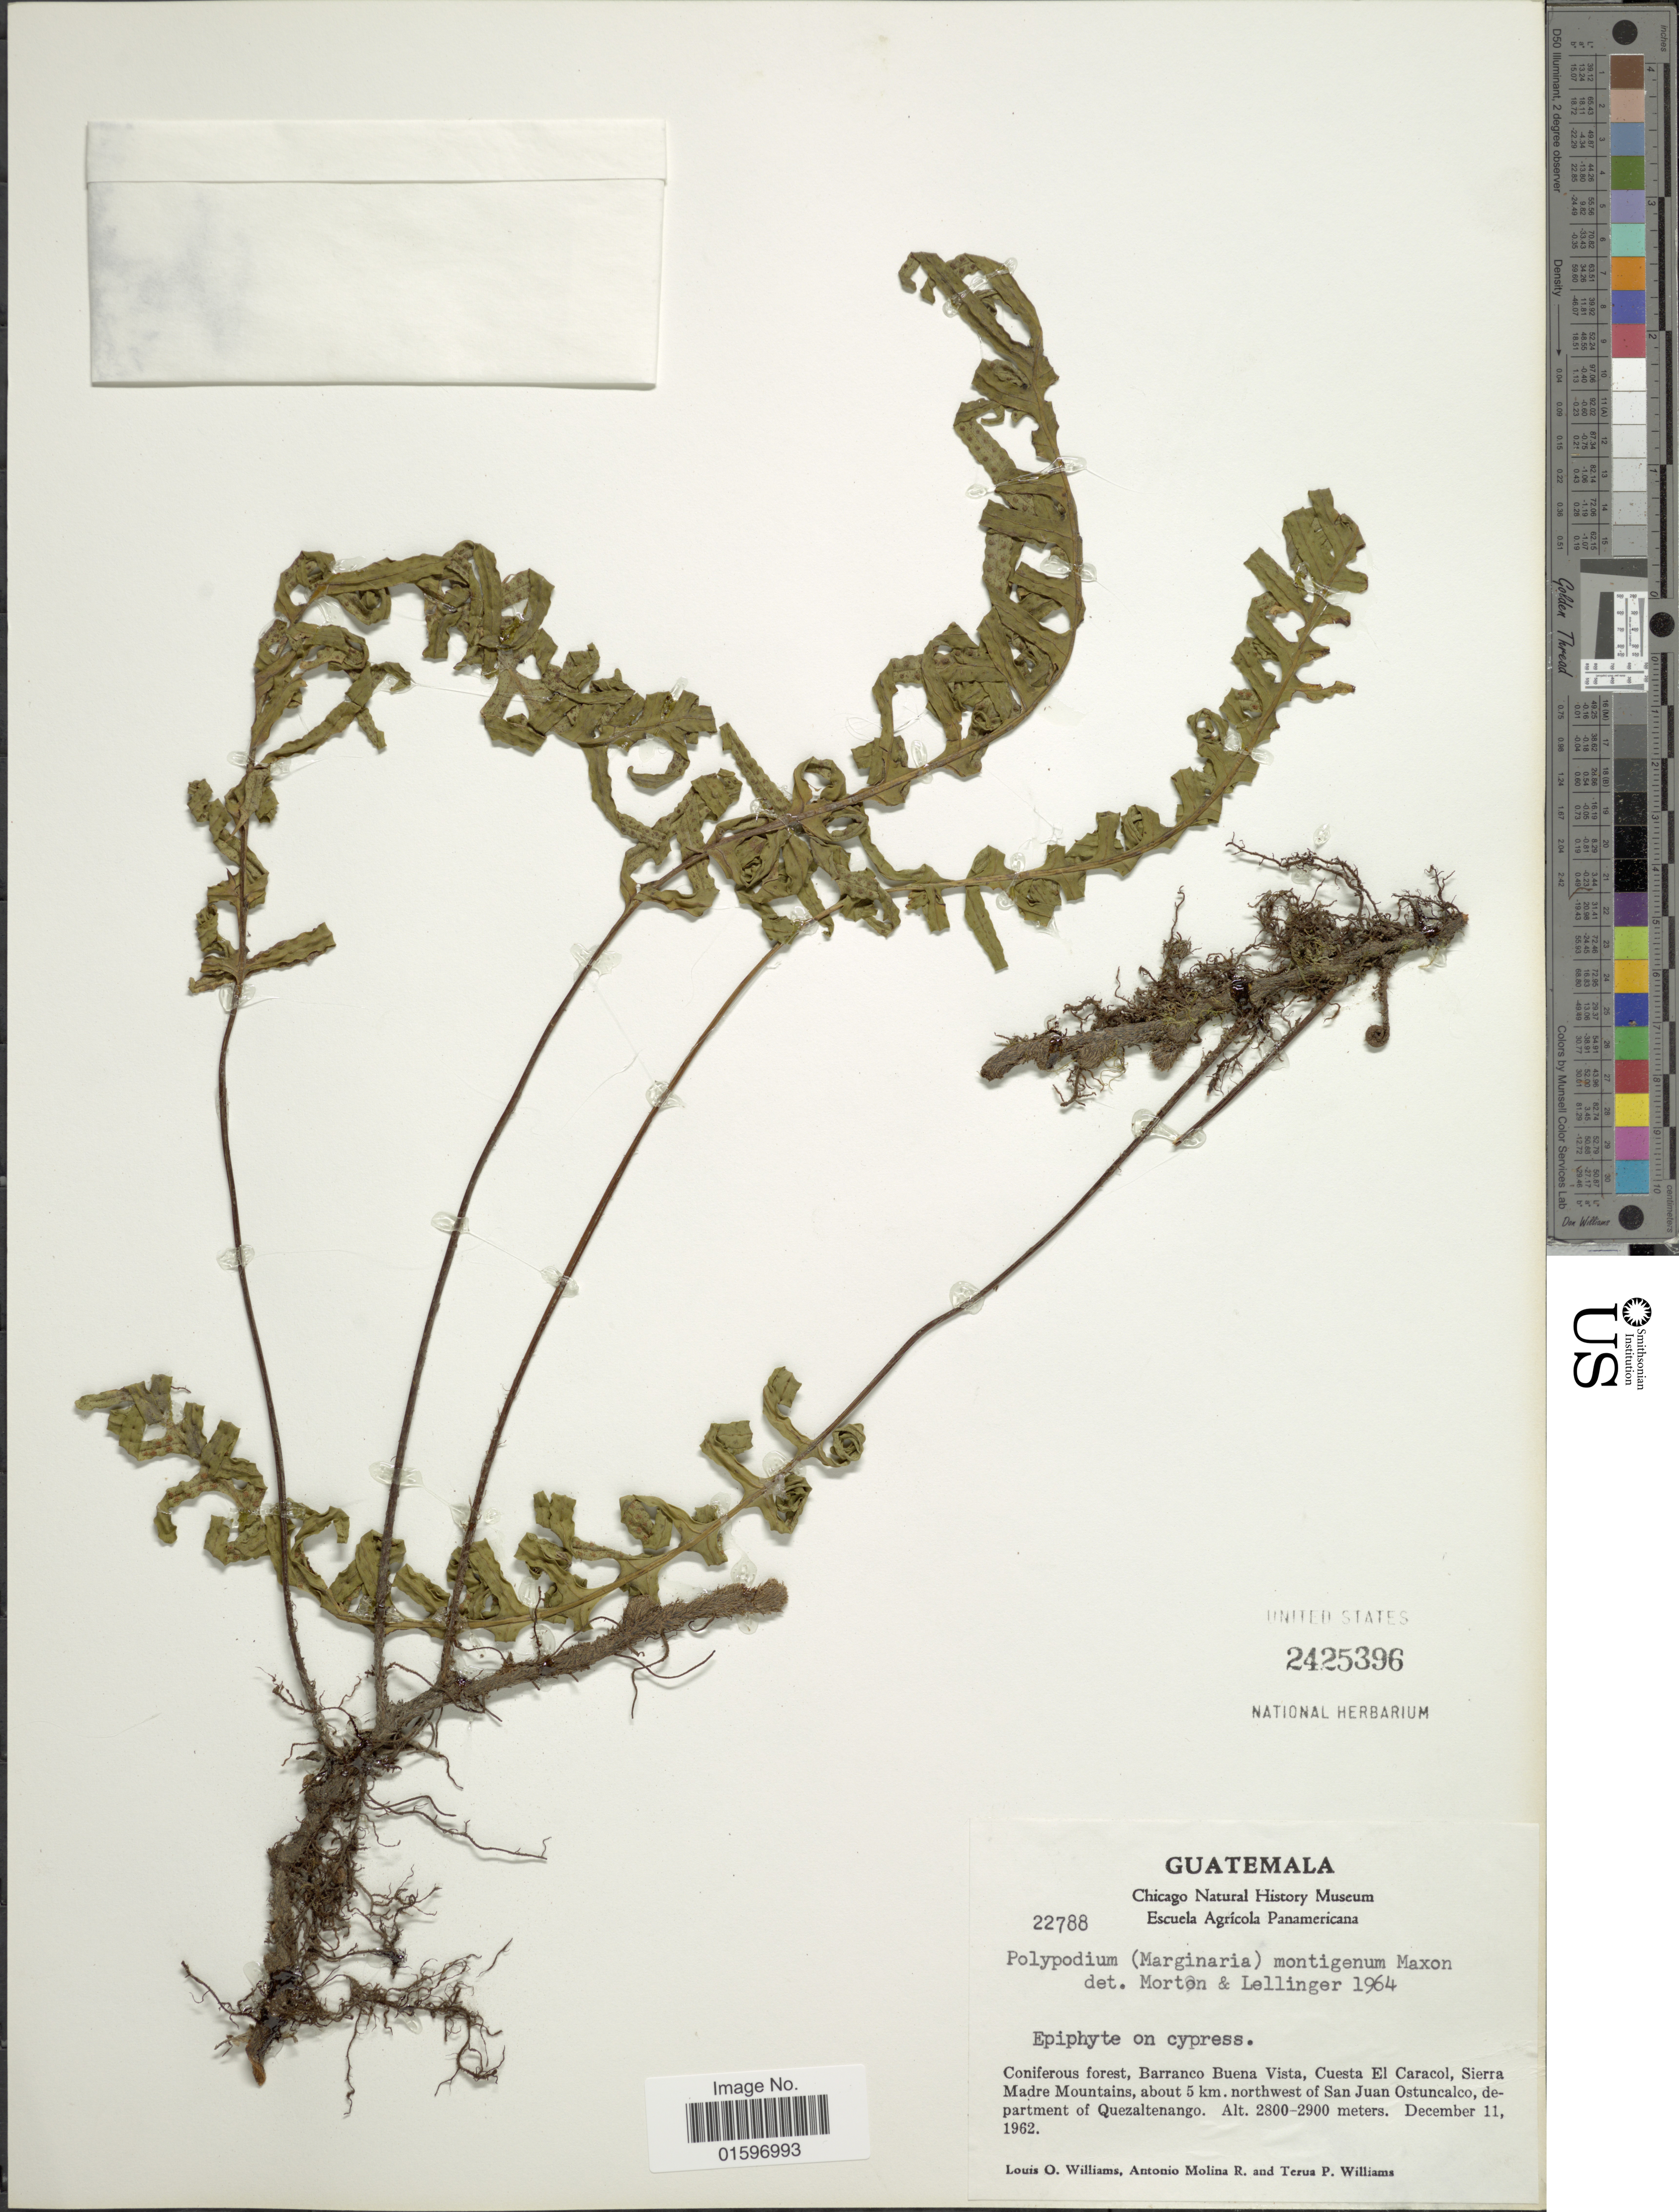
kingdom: Plantae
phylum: Tracheophyta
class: Polypodiopsida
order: Polypodiales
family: Polypodiaceae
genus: Pleopeltis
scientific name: Pleopeltis alansmithii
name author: (R.C. Moran)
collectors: L. O. Williams, A. Molina R. & T. P. Williams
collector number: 22788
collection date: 1962-12-11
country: Guatemala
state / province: Quetzaltenango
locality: Coniferous forest. Barranco Buena Vista, Cuesta El Caracol, Sierra Madre Mountains, about 5 km. northwest of San Juan Ostuncalco, department of Quezaltenango.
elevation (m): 2800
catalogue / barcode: US 2425396